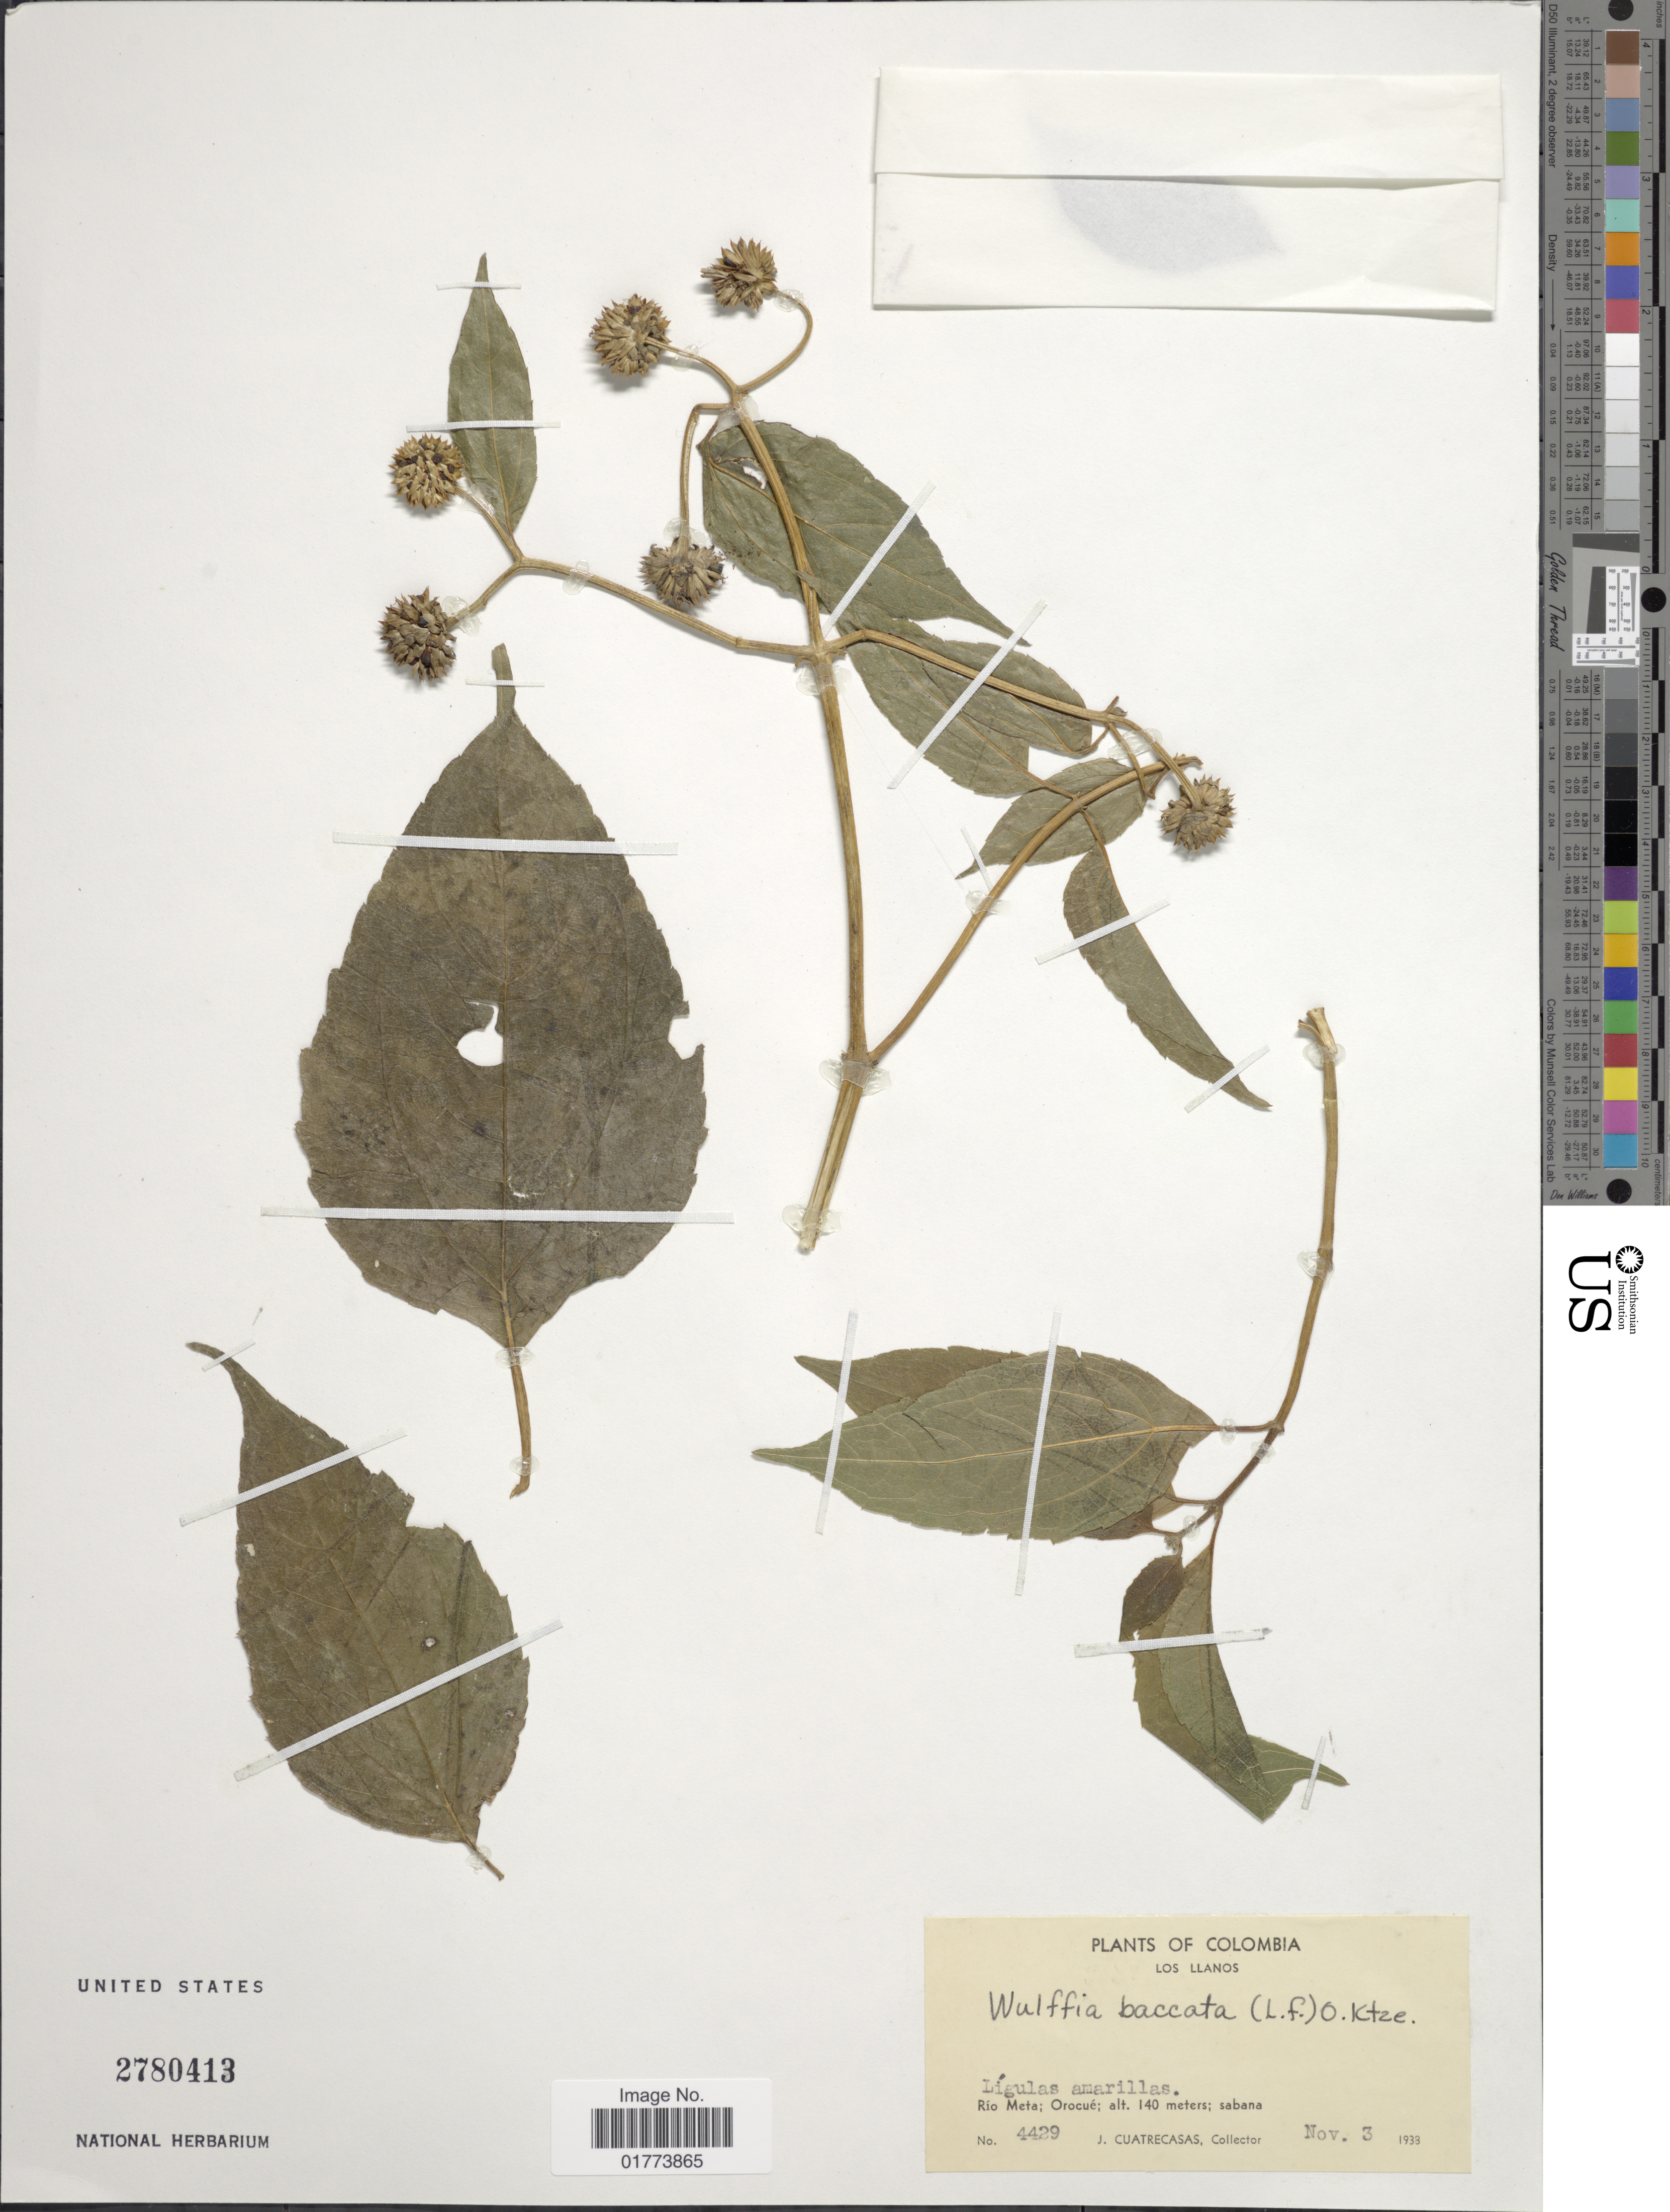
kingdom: Plantae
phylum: Tracheophyta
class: Magnoliopsida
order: Asterales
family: Asteraceae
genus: Wulffia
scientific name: Wulffia baccata var. baccata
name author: (L.) Kuntze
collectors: J. Cuatrecasas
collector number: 4429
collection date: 1933-11-03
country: Colombia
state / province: Meta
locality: Los Llanos, Rio Meta: Orocue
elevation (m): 140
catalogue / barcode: US 2780413